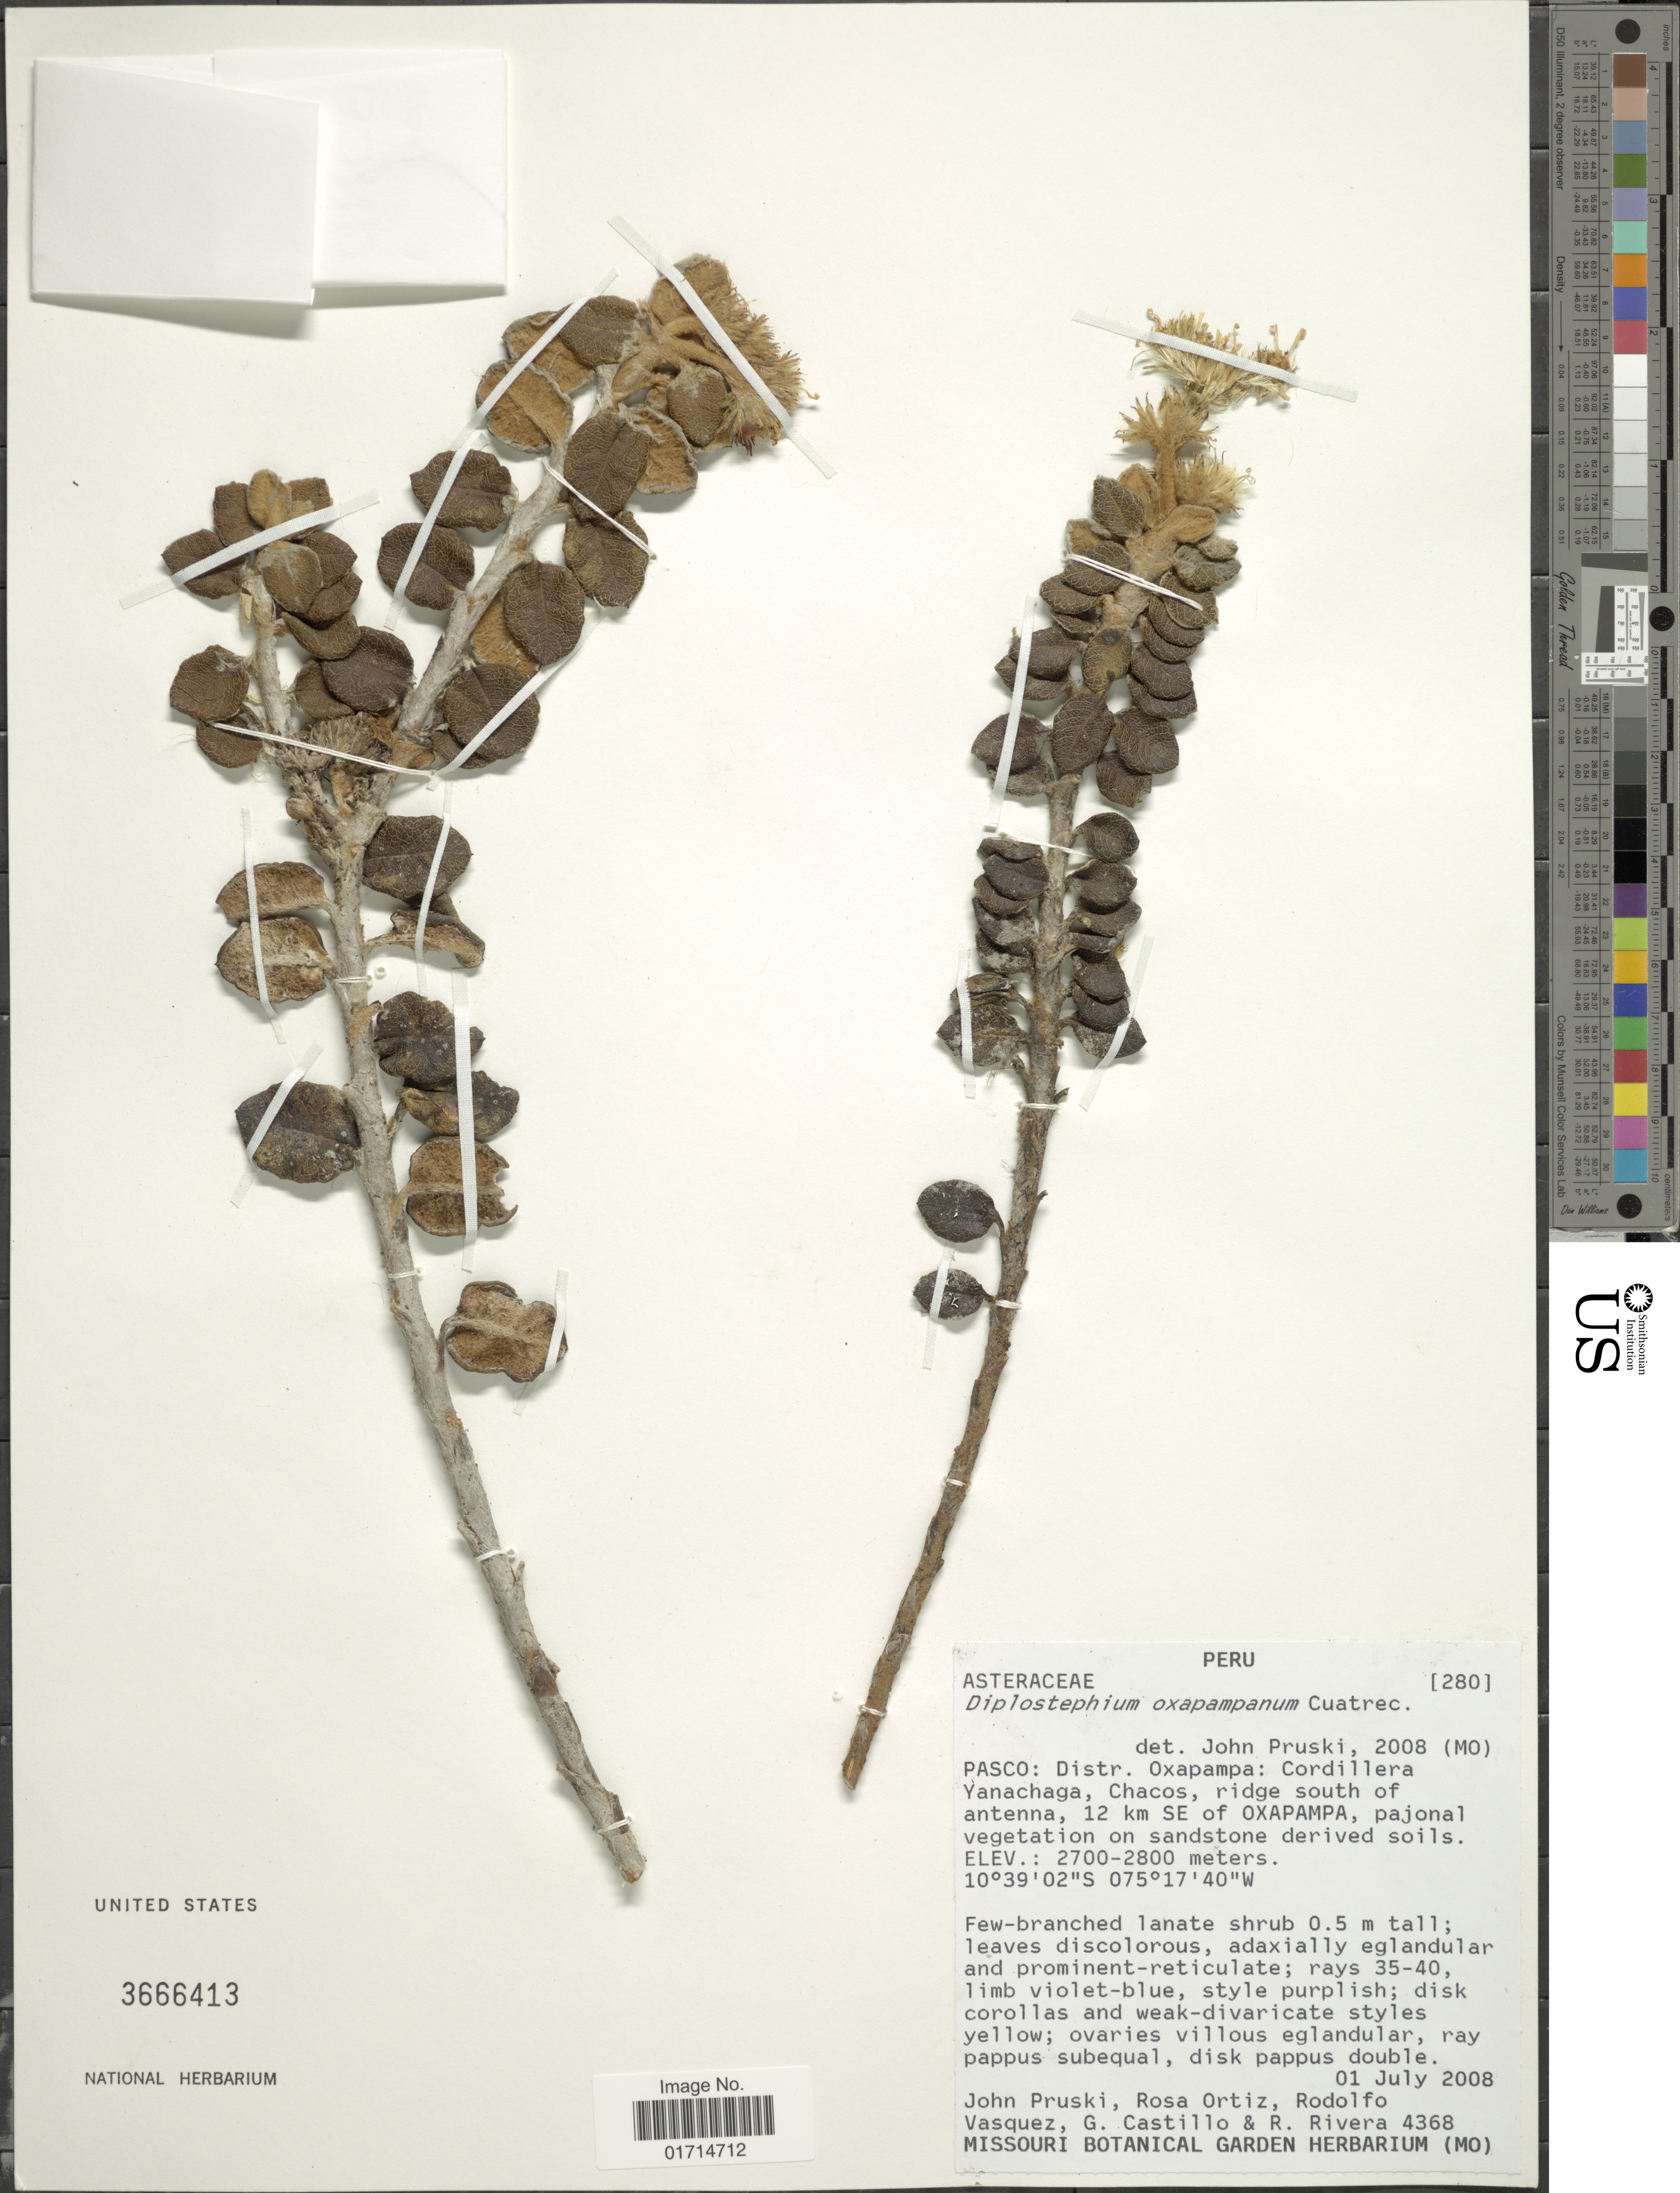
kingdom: Plantae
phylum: Tracheophyta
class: Magnoliopsida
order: Asterales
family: Asteraceae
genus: Diplostephium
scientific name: Diplostephium oxapampanum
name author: Cuatrec.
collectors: J. F. Pruski, R. del C. Ortiz, R. Vásquez, G. Castillo & R. Rivera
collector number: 4368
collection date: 2008-07-01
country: Peru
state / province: Pasco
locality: Distr. Oxapampa: Cordillera Yanachaga, Chacos, ridge south of antenna, 12 km SE of Oxapampa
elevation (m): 2700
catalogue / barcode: US 3666413